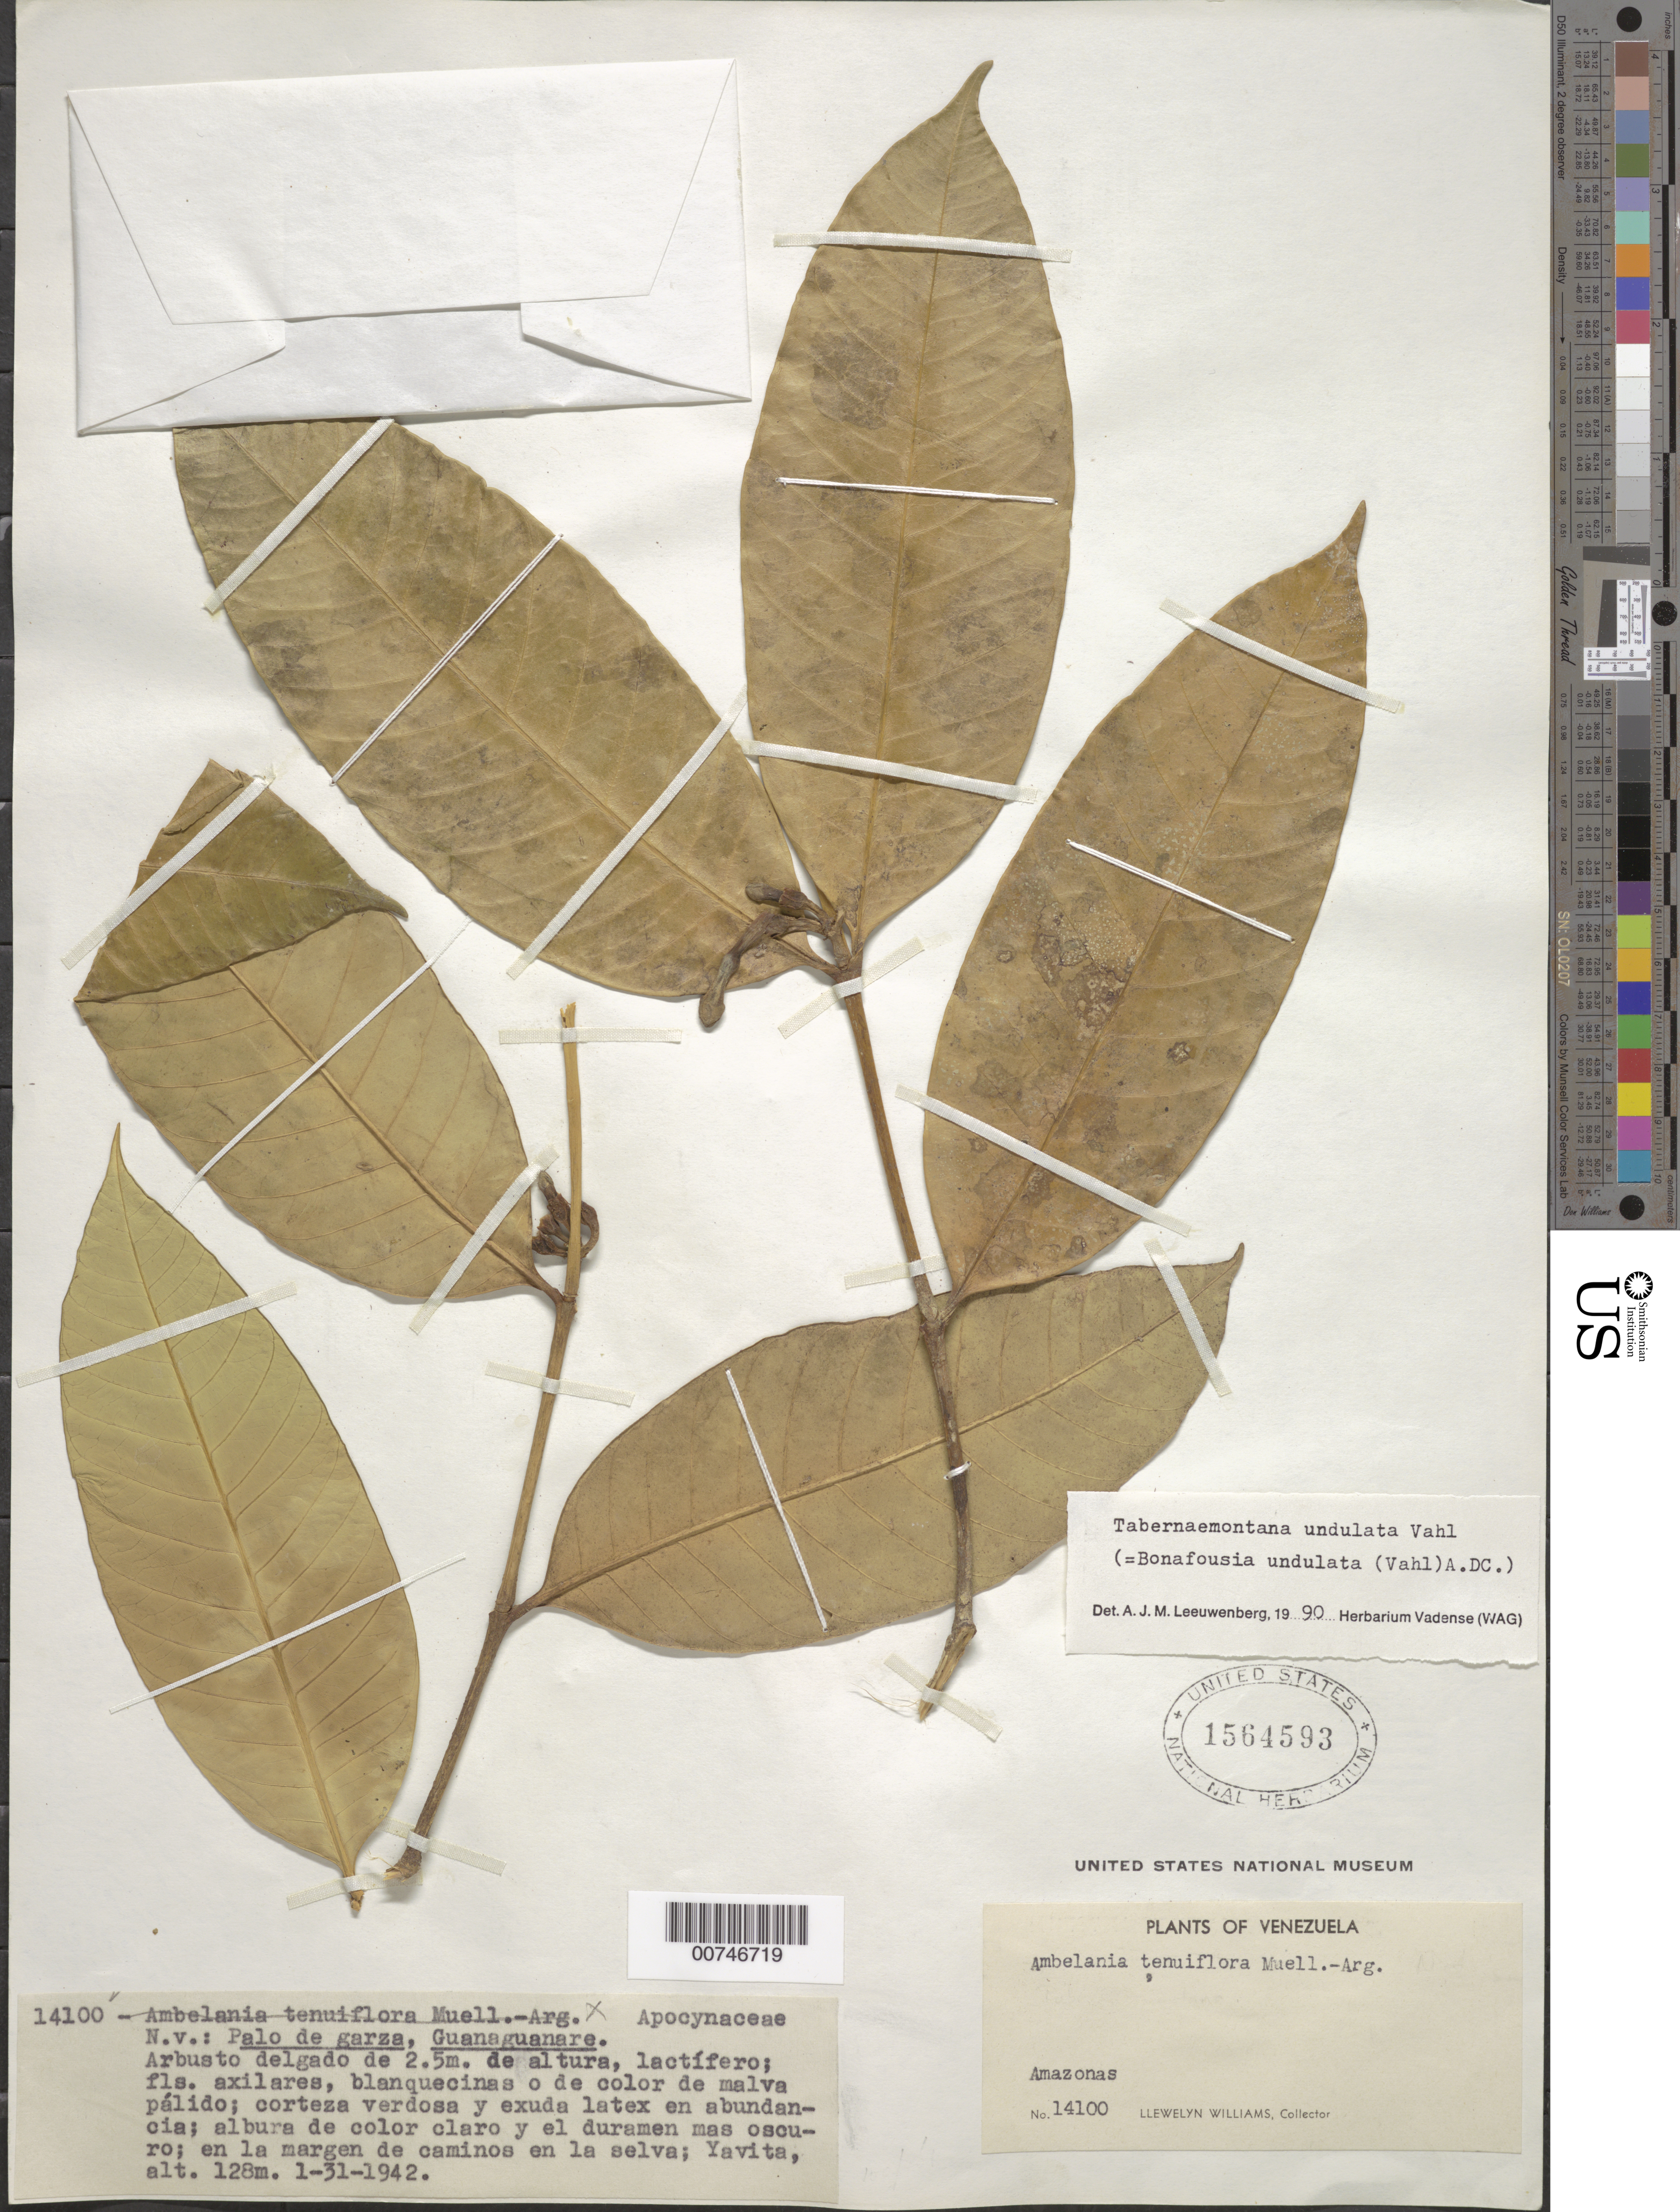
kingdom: Plantae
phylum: Tracheophyta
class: Magnoliopsida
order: Gentianales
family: Apocynaceae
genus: Tabernaemontana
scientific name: Tabernaemontana undulata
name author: Vahl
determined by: Leeuwenberg, A. J. M.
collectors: Ll. Williams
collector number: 14100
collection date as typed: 31-Jan-42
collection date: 1942-01-31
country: Venezuela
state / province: Amazonas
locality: Yavita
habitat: Margen de caminos en la selva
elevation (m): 128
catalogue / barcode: US 1564593